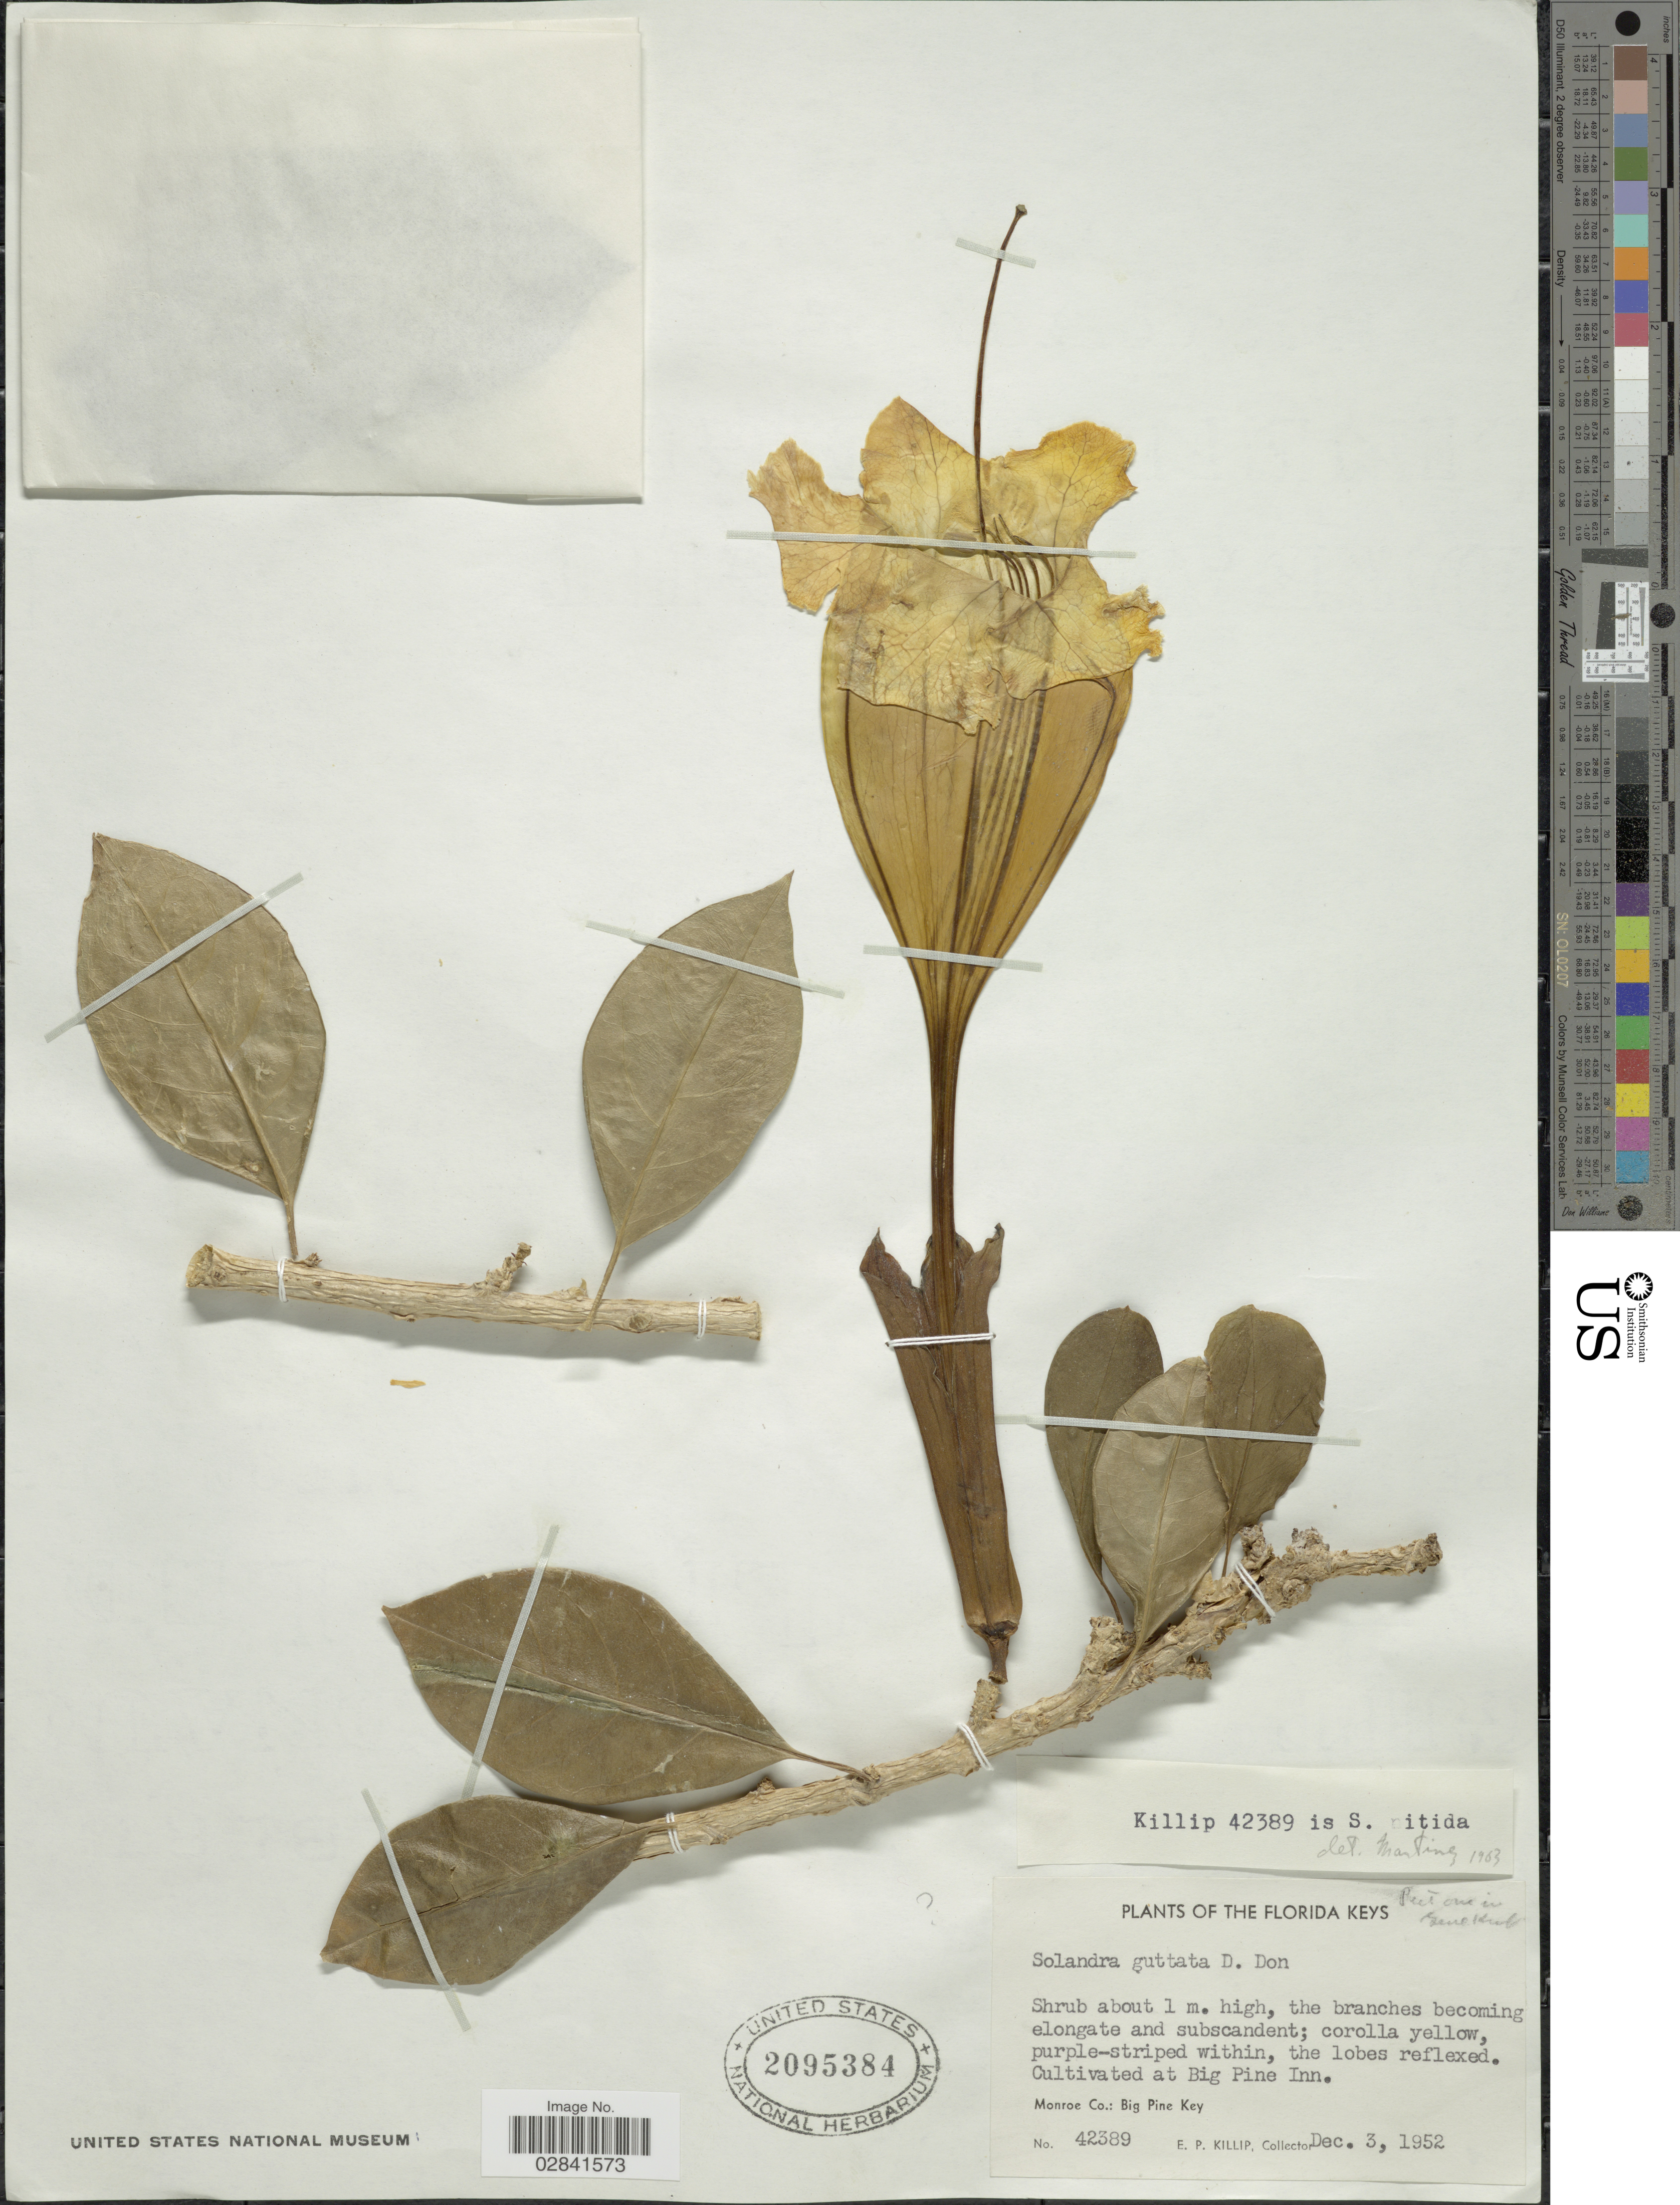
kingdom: Plantae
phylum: Tracheophyta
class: Magnoliopsida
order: Solanales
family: Solanaceae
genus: Solandra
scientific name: Solandra guttata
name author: D. Don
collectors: E. P. Killip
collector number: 42389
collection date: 1952-12-03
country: United States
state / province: Florida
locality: Florida Keys. At Big Pine Inn. Monroe Co.: Big Pine Key.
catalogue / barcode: US 2095384